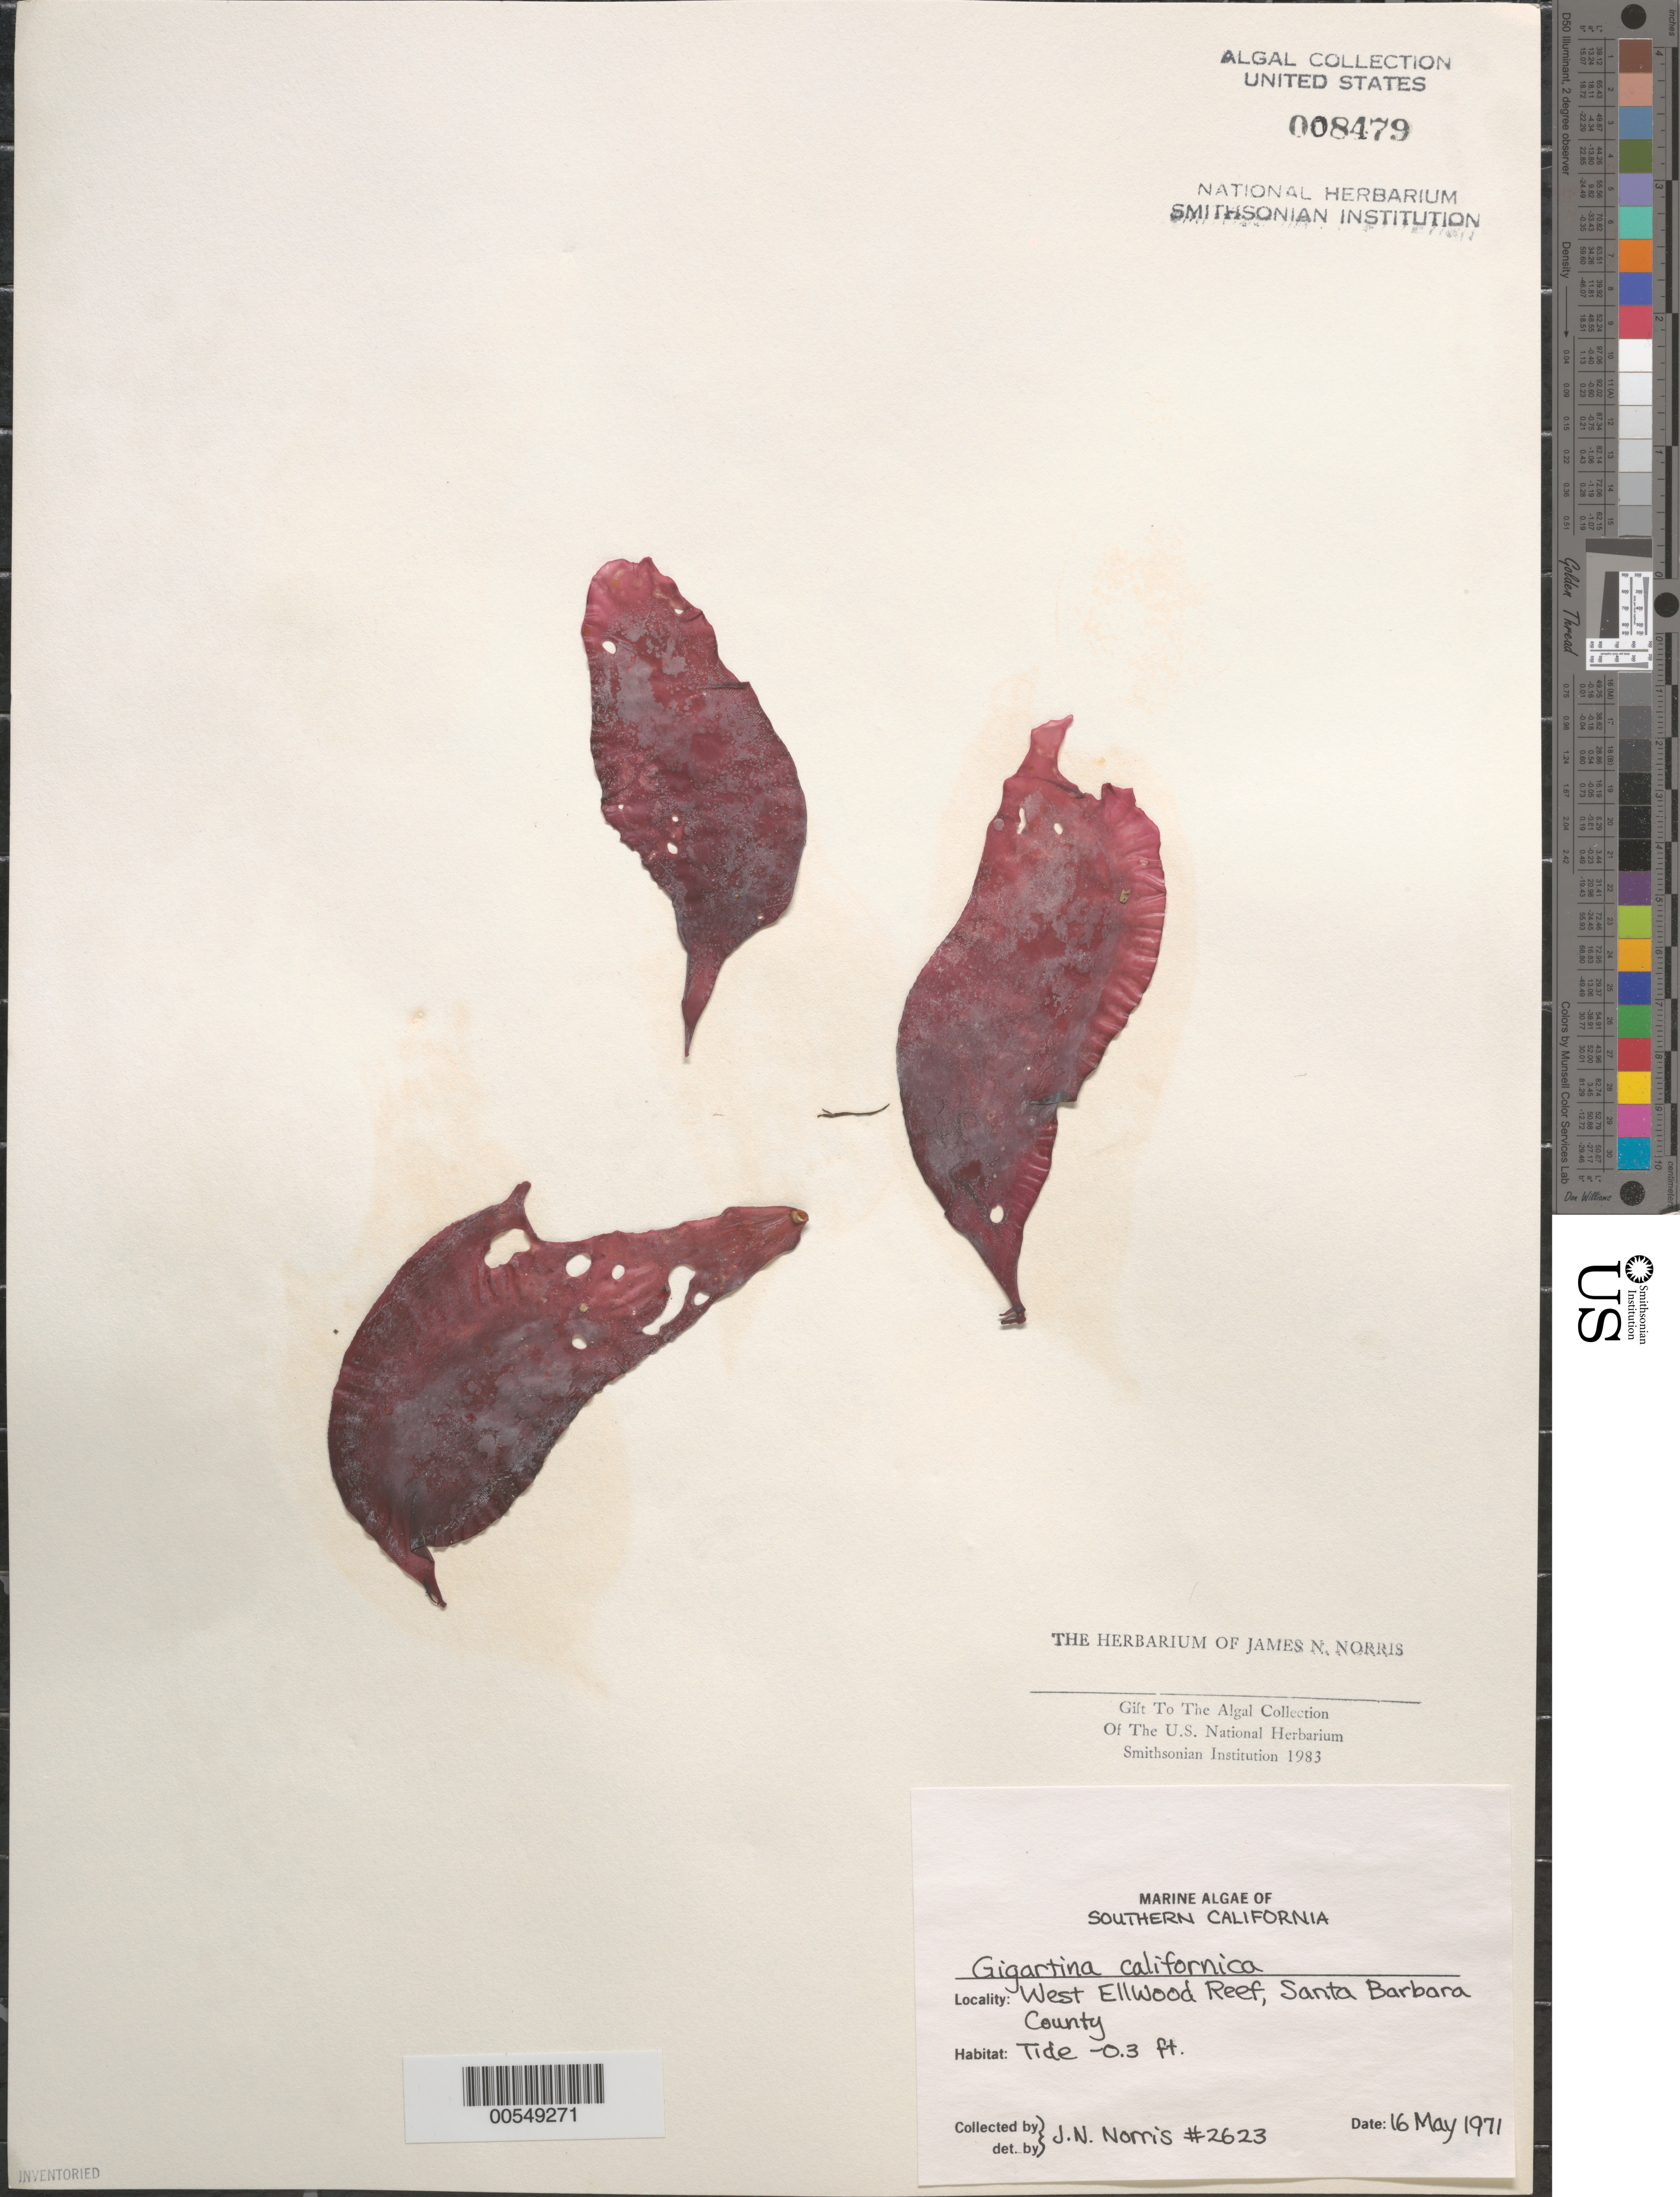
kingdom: Plantae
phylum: Rhodophyta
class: Florideophyceae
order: Gigartinales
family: Gigartinaceae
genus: Chondracanthus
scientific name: Chondracanthus corymbiferus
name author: (Kütz.) Guiry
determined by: Algae name updating Project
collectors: J. N. Norris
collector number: JN-2623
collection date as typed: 16 May 1971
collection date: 1971-05-16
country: United States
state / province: California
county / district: Santa Barbara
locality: West Ellwood Reef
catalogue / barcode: US 8479